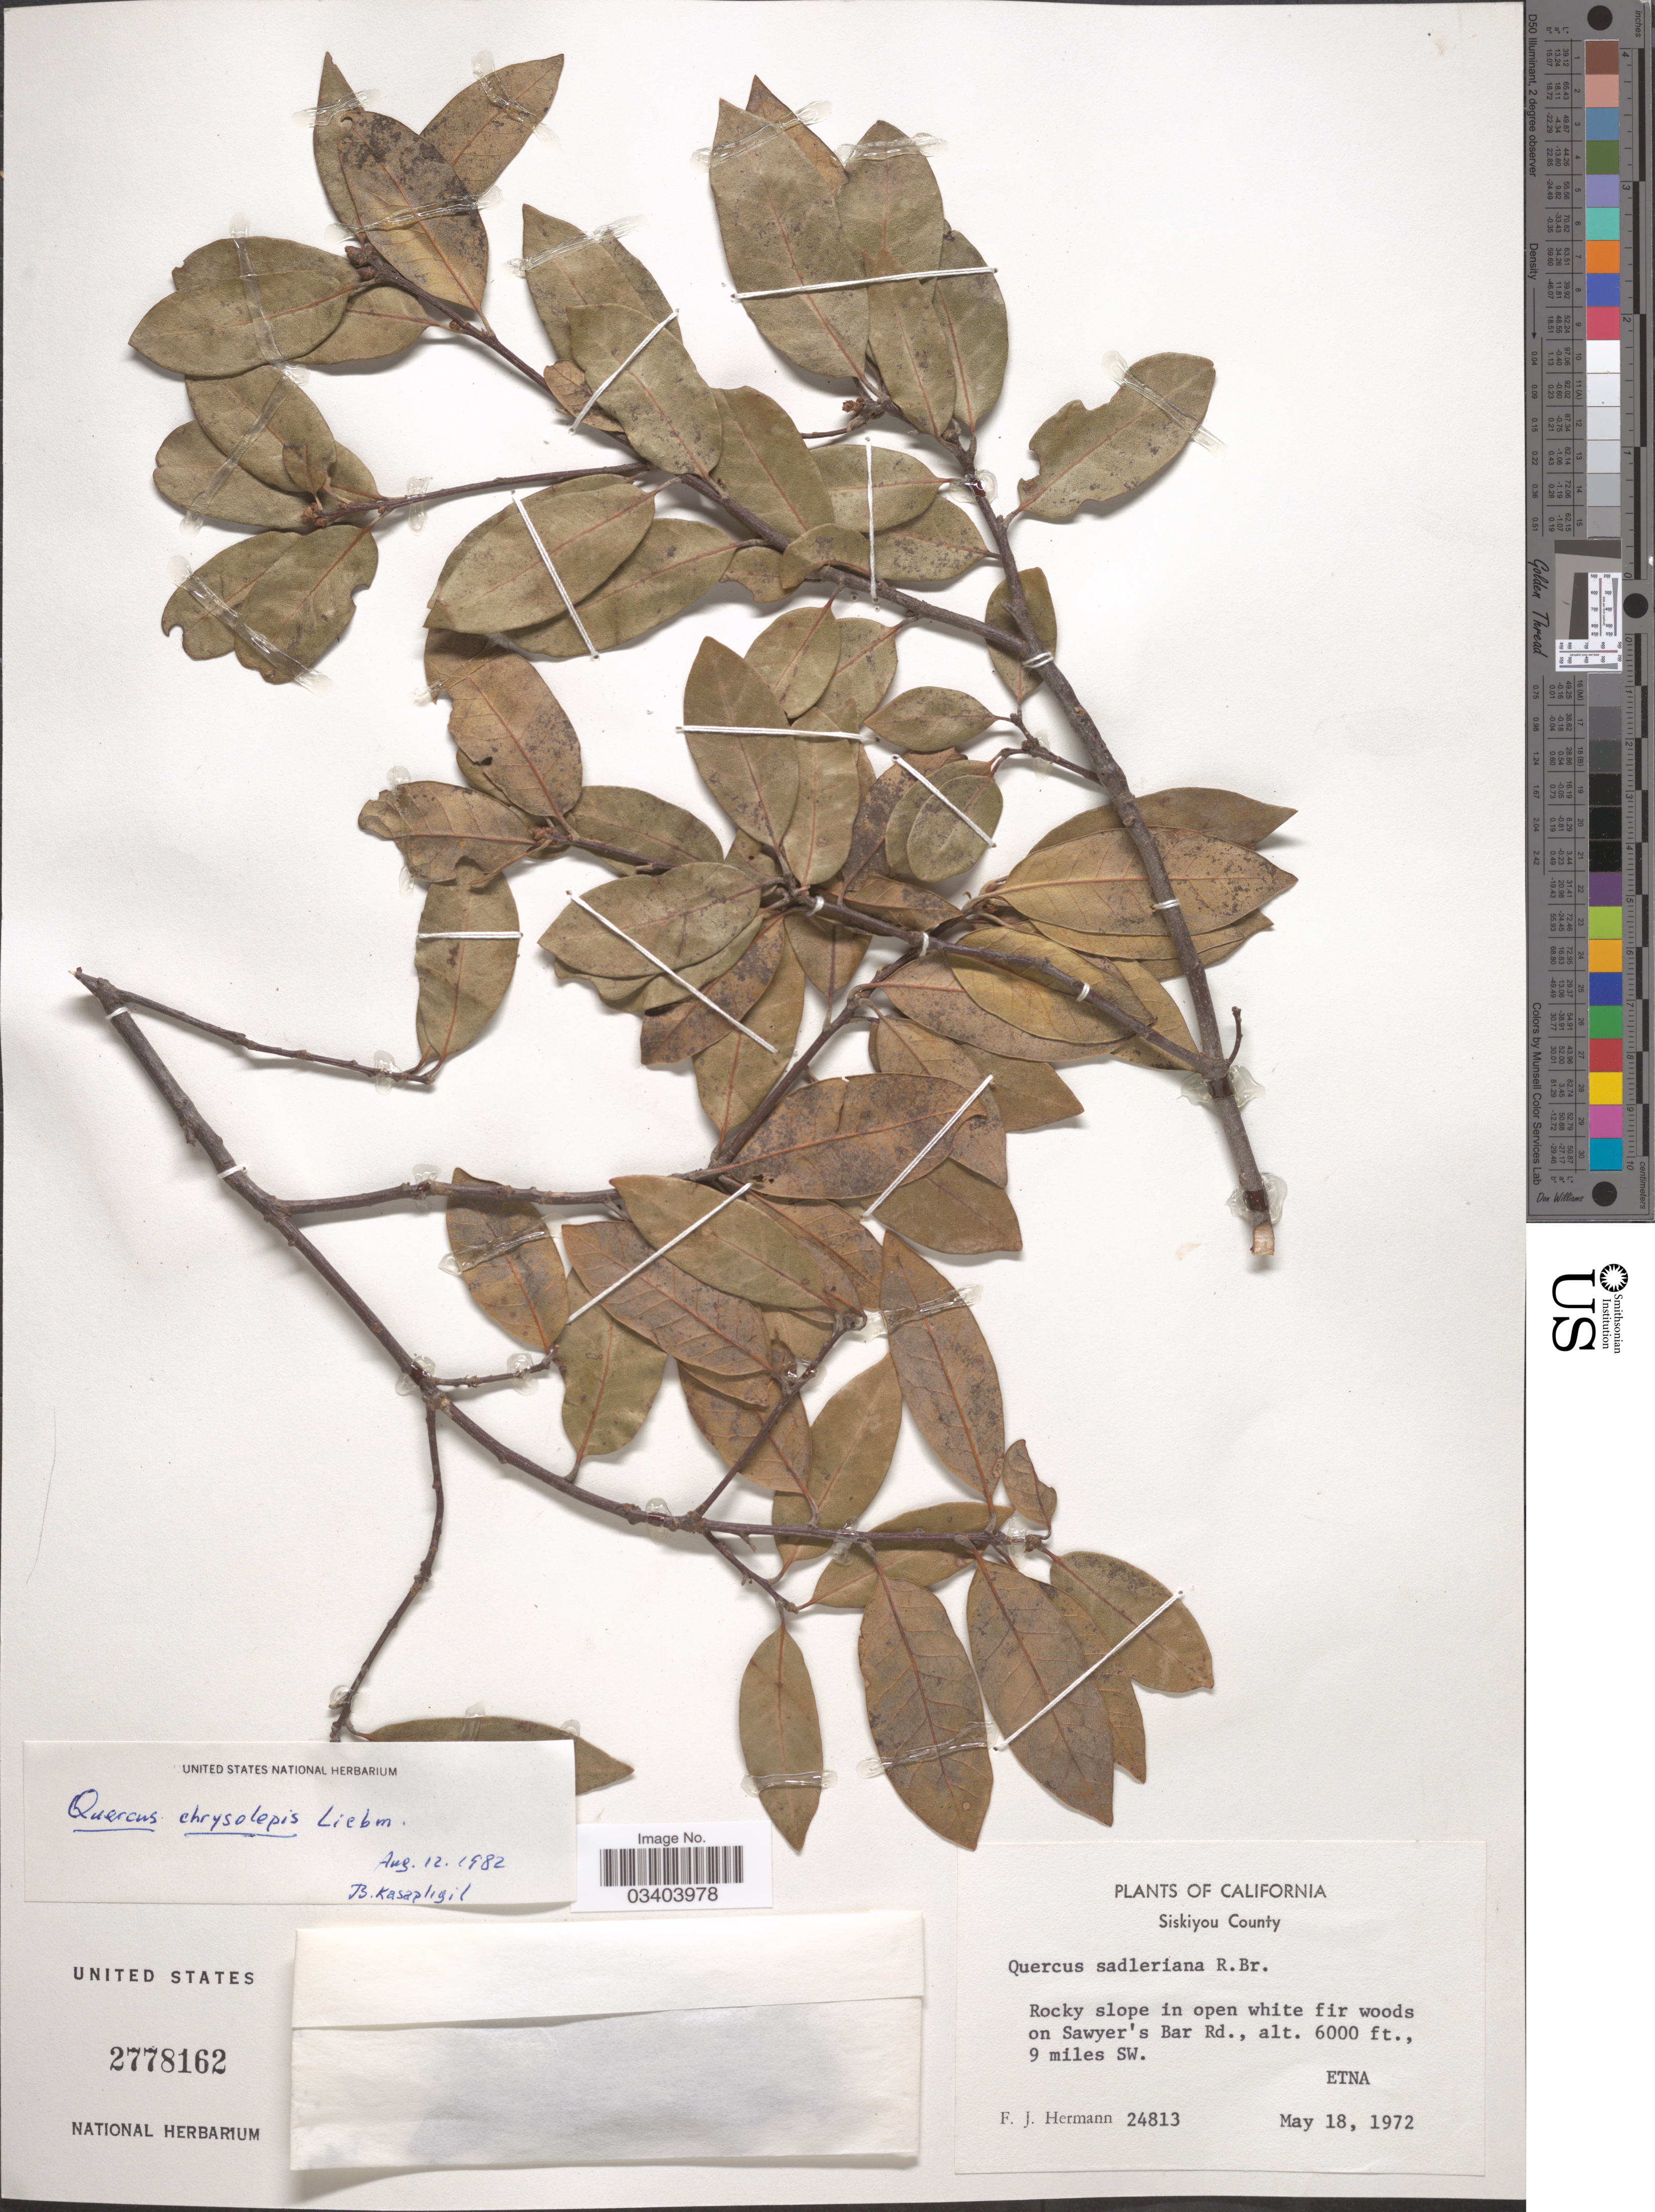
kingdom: Plantae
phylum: Tracheophyta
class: Magnoliopsida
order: Fagales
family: Fagaceae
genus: Quercus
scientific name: Quercus chrysolepis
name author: Liebm.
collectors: F. J. Hermann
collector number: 24813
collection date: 1972-05-18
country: United States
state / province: California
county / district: Siskiyou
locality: Siskiyou County. On Sawyer's Bar Rd. 9 miles SW. Etna.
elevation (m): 1829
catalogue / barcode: US 2778162